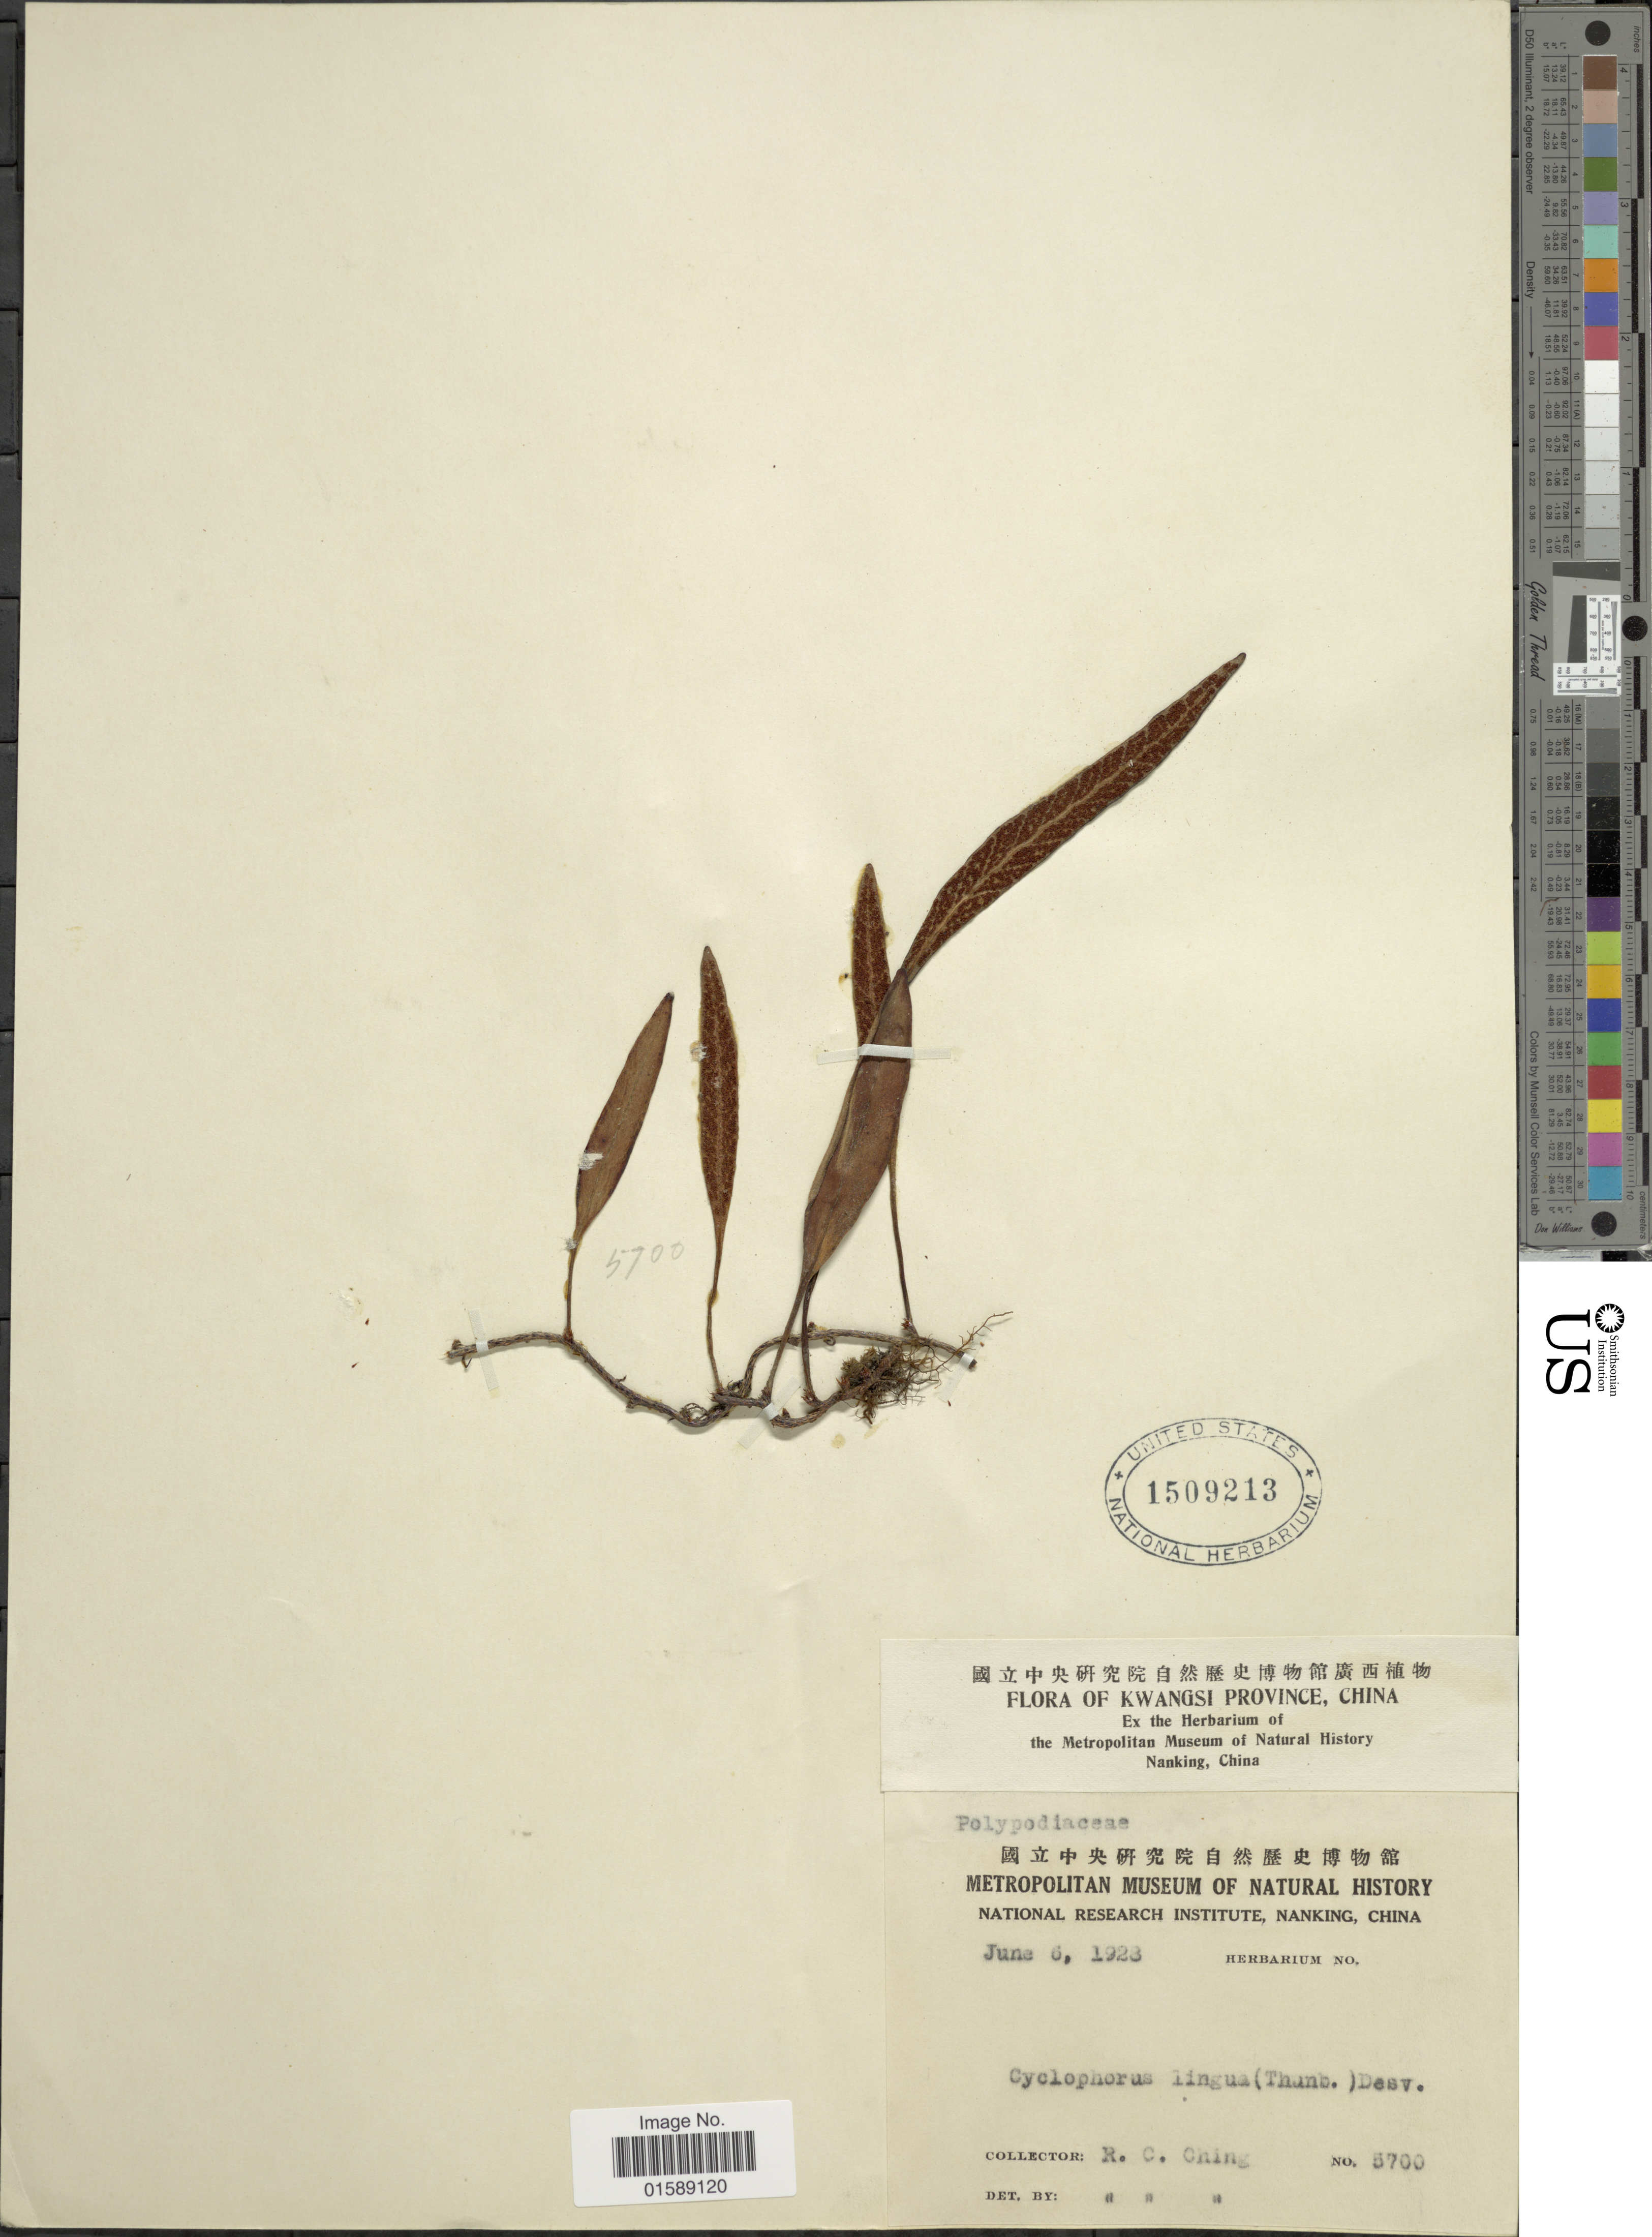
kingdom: Plantae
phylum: Tracheophyta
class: Polypodiopsida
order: Polypodiales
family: Polypodiaceae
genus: Pyrrosia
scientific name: Pyrrosia lingua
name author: (Thurb.) Farw.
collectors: R. C. Ching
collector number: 5700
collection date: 1923-06-06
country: China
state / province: Guangxi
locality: Kwangsi Province.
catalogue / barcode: US 1509213